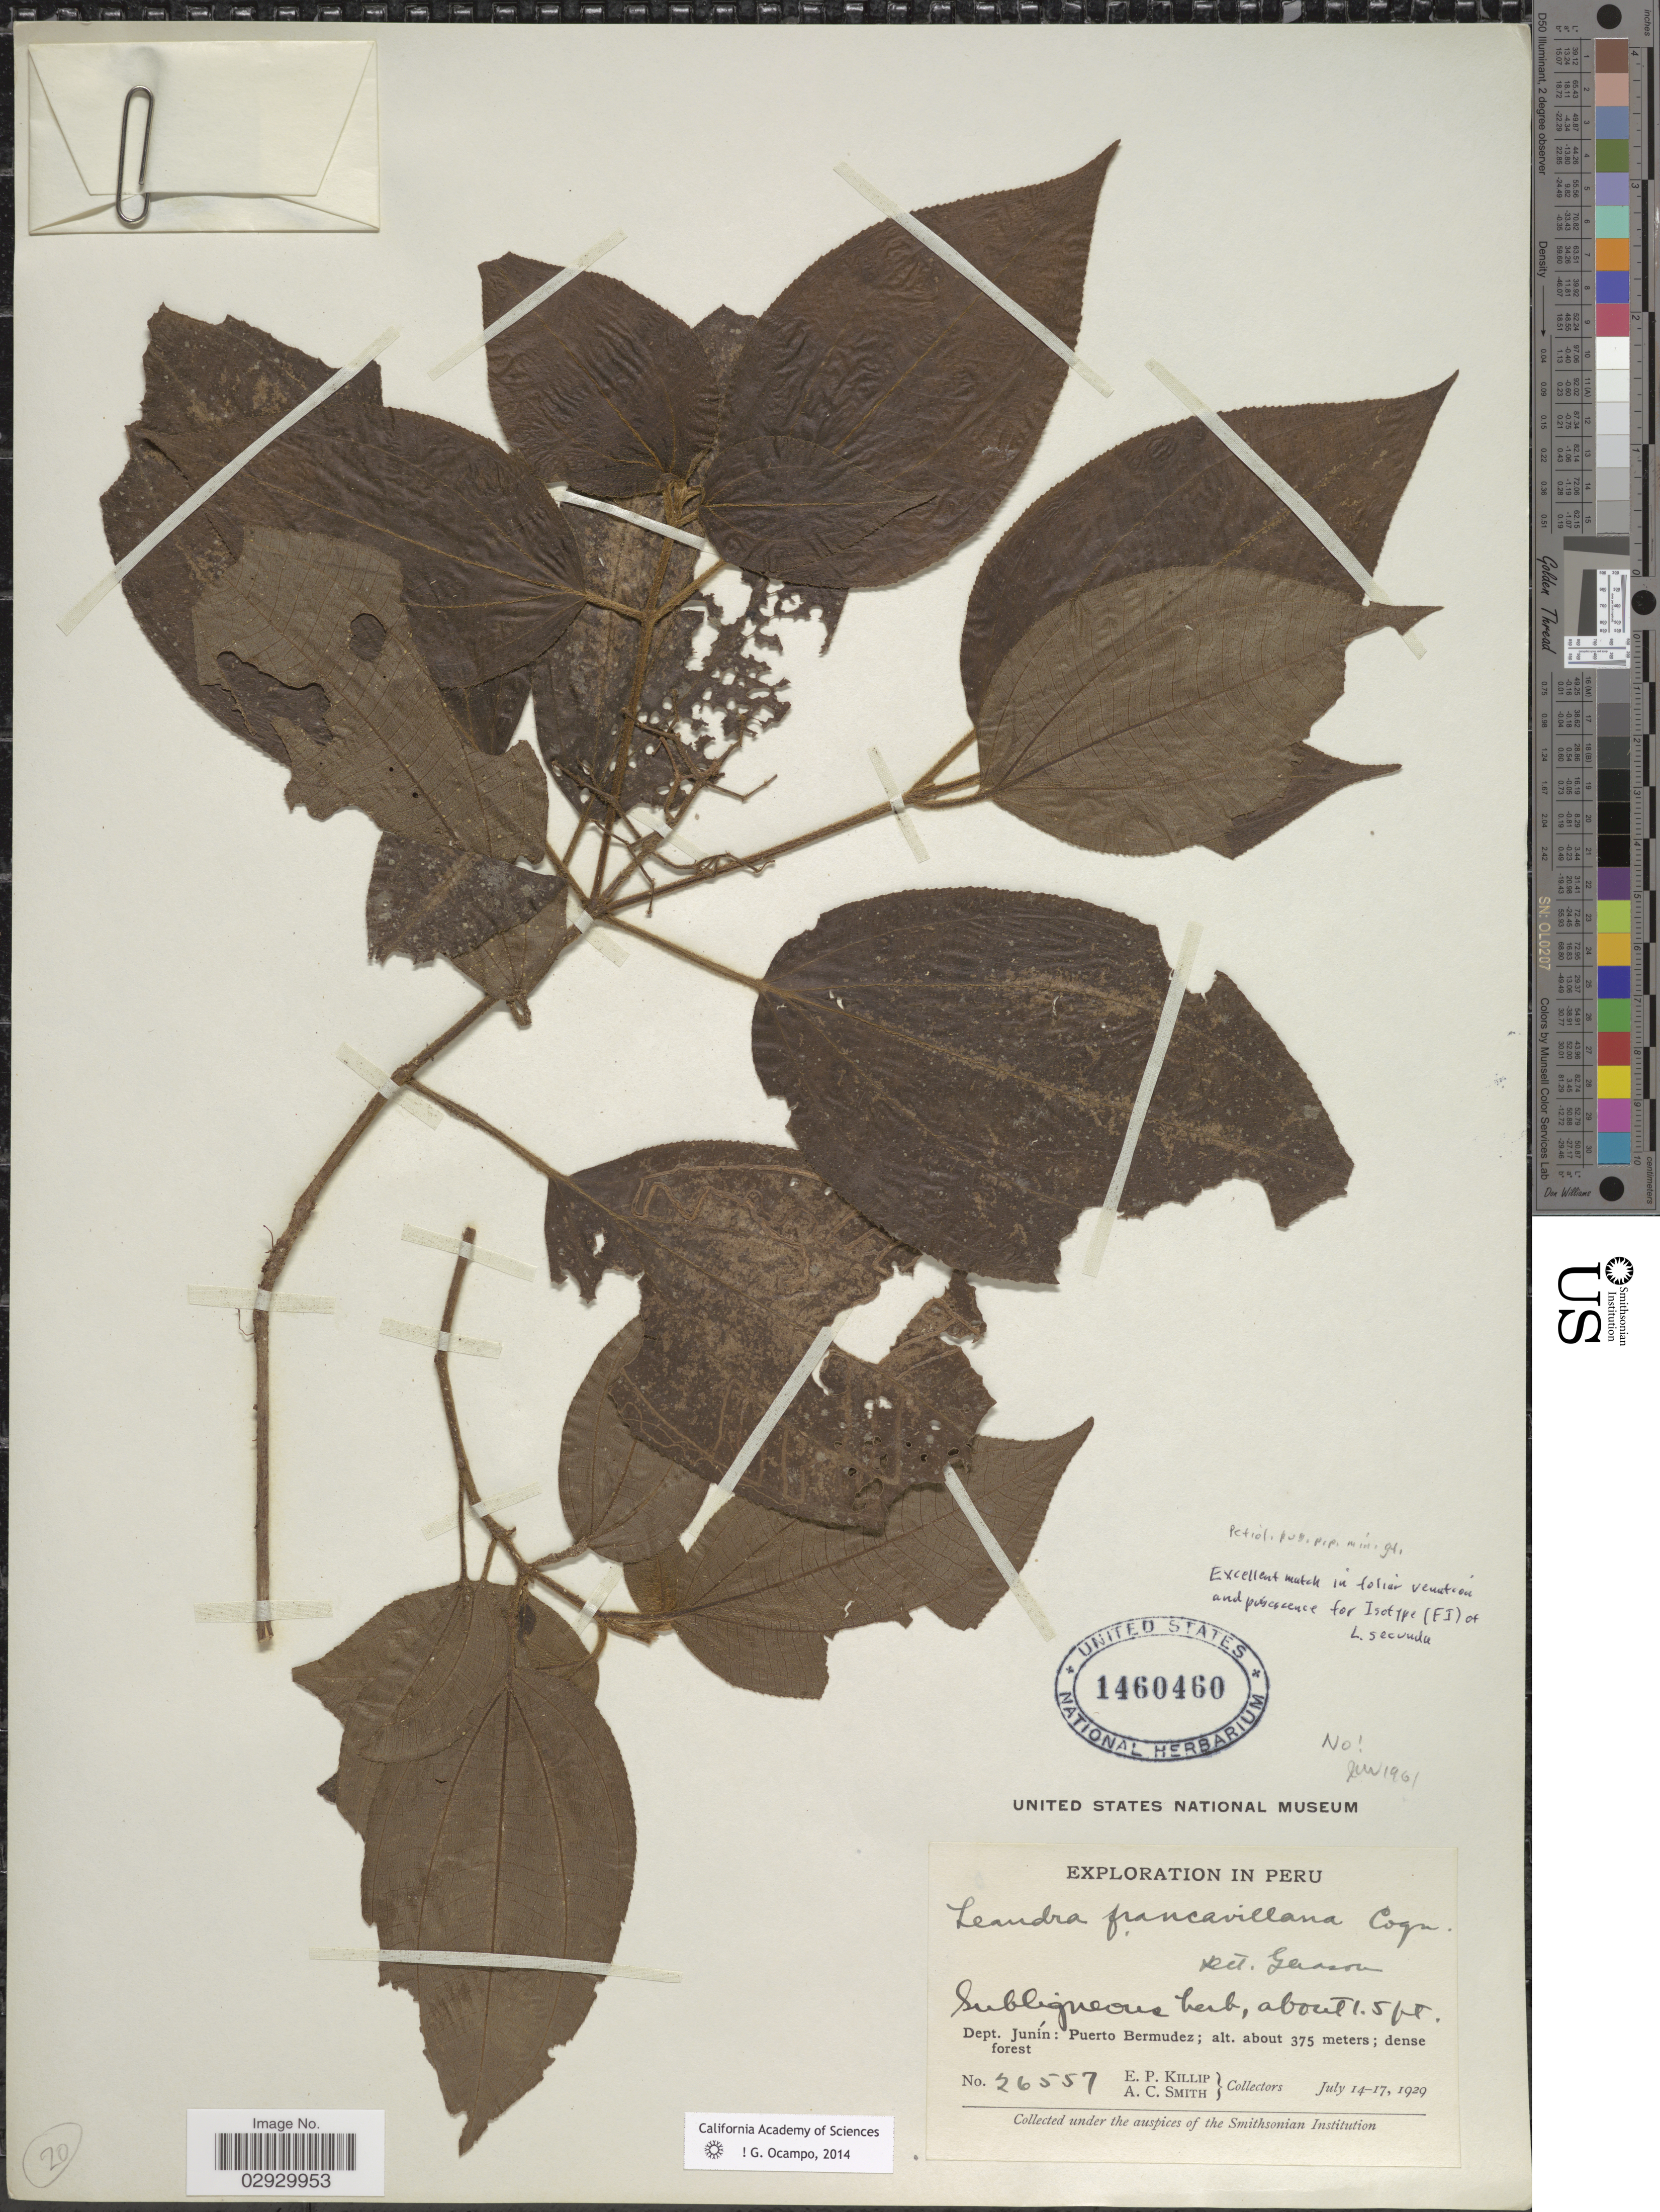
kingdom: Plantae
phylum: Tracheophyta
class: Magnoliopsida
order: Myrtales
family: Melastomataceae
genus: Leandra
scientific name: Leandra secunda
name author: (D. Don) Cogn.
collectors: E. P. Killip & A. C. Smith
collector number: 26557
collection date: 1929-07-14/1929-07-17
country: Peru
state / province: Junín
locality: Dept. Junín: Puerto Bermudez.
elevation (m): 375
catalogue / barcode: US 1460460